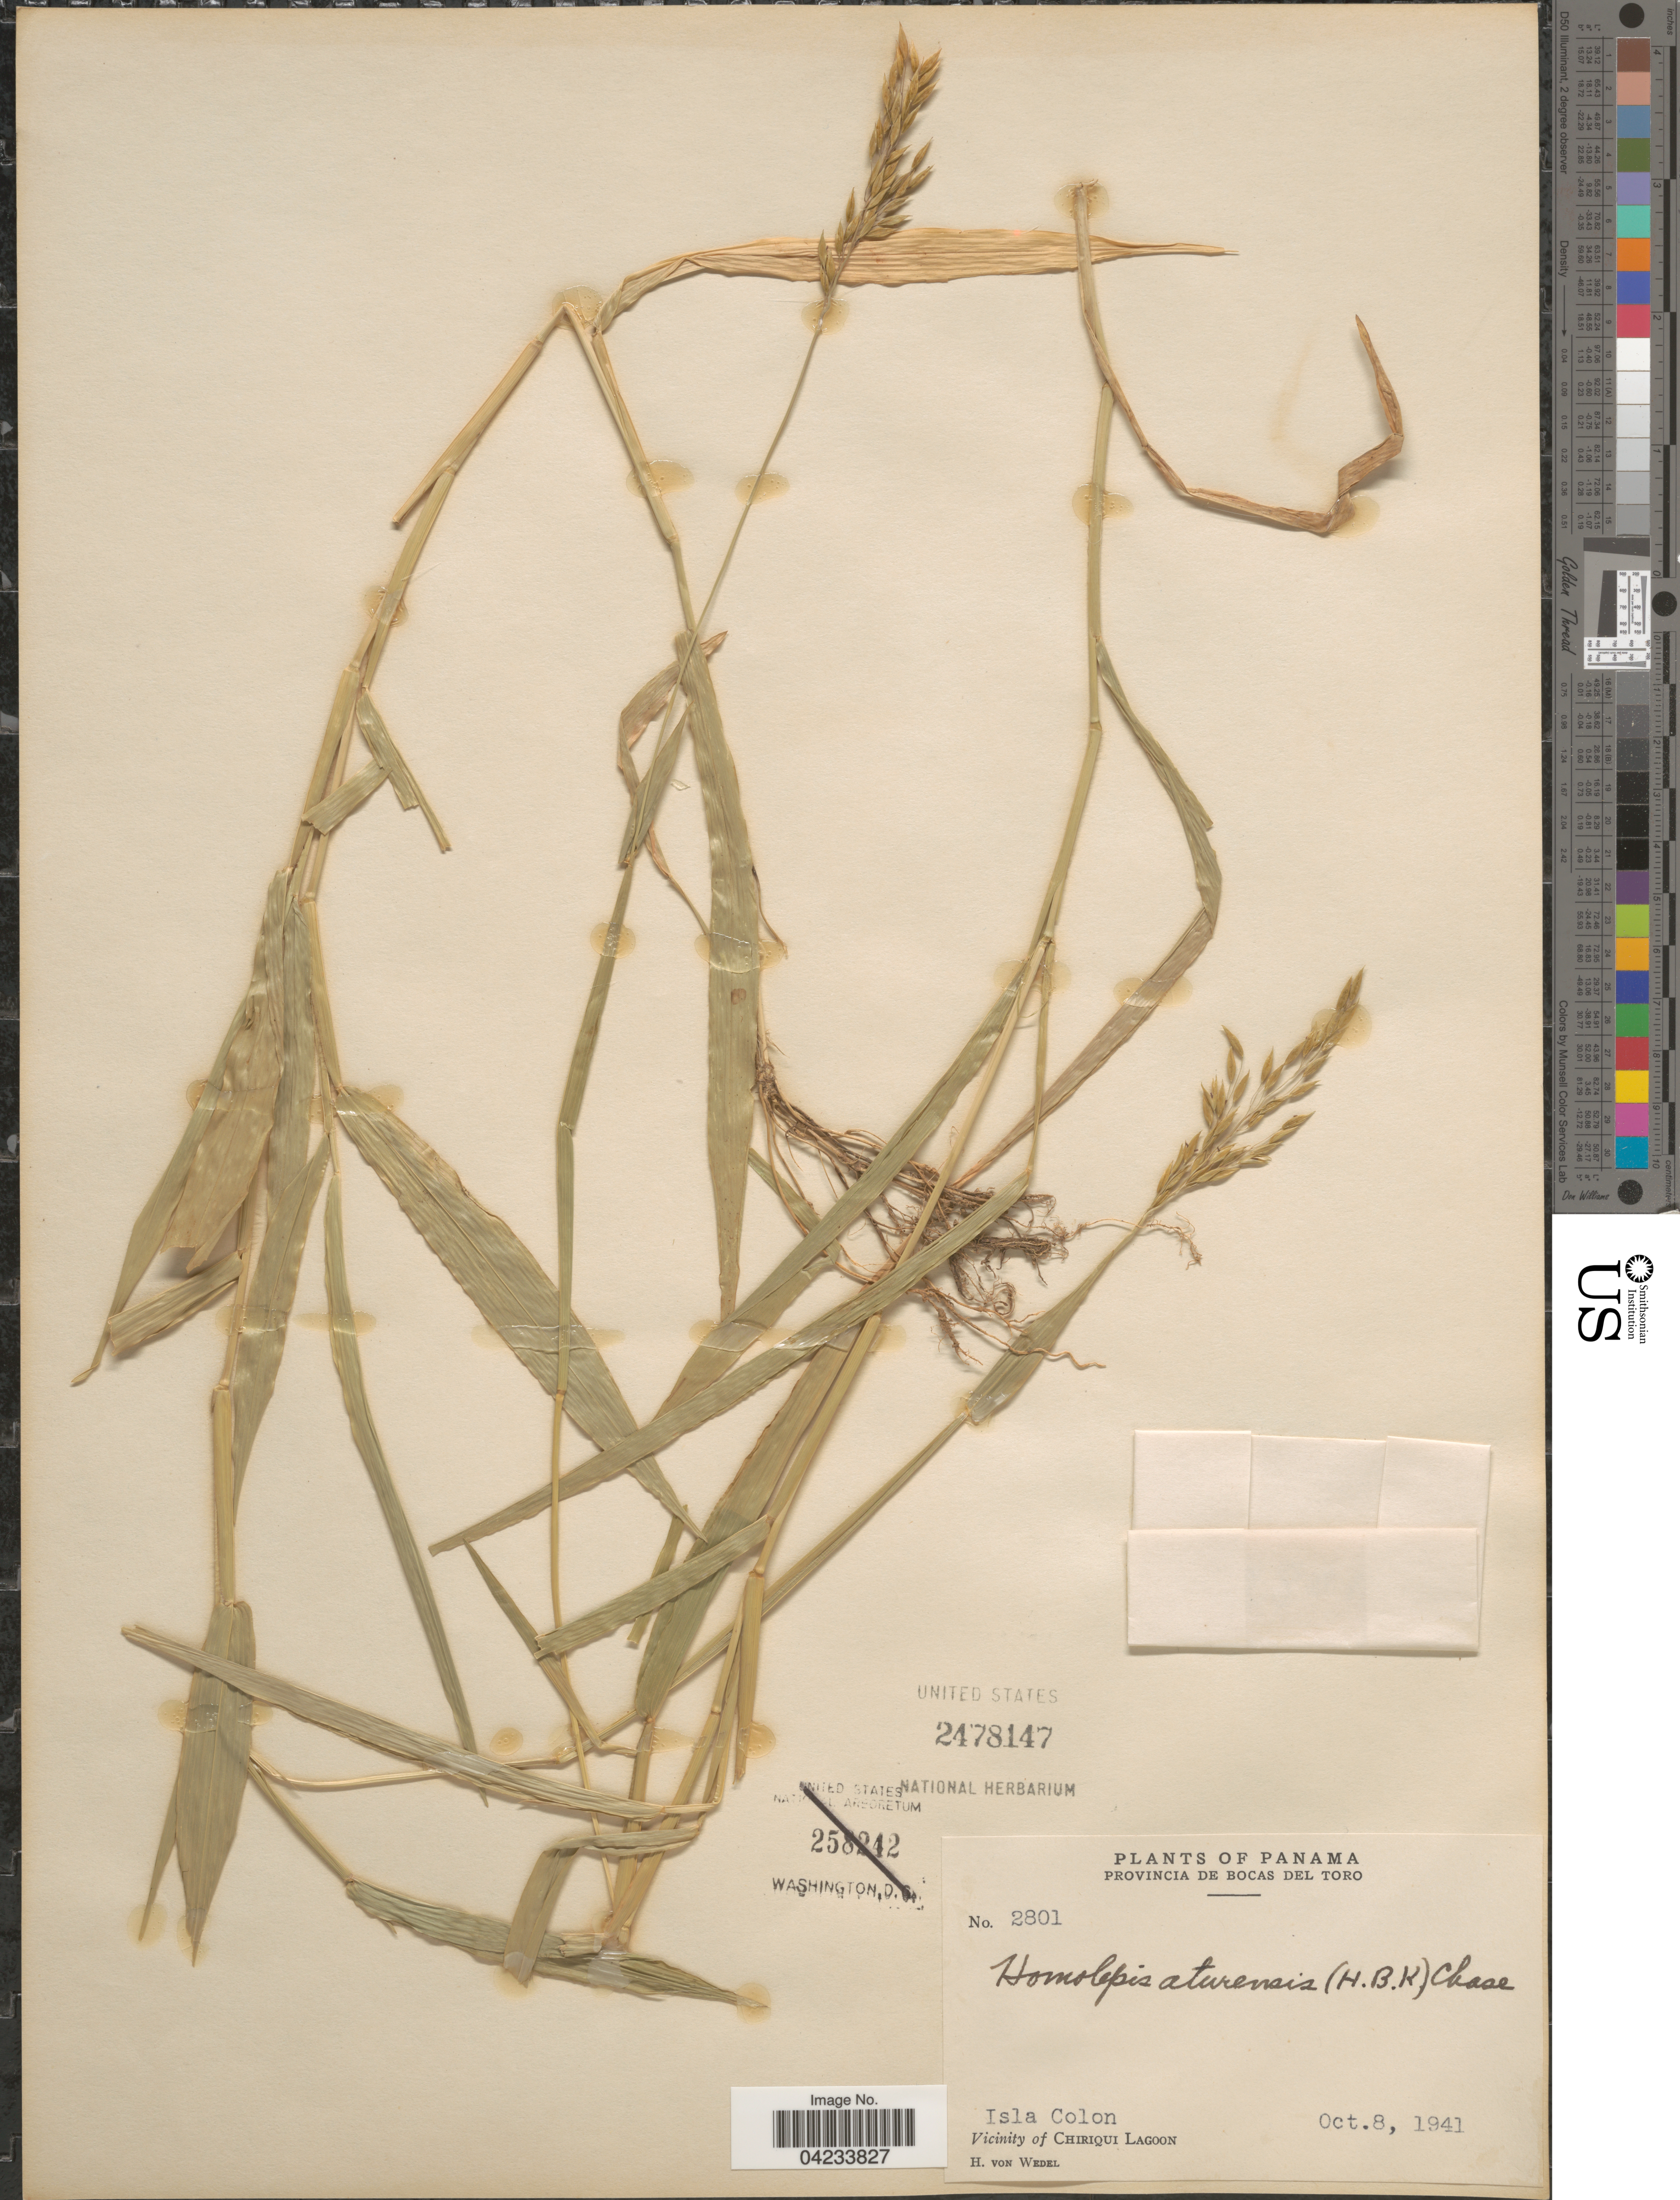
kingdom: Plantae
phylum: Tracheophyta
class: Liliopsida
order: Poales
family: Poaceae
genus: Homolepis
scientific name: Homolepis aturensis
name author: (Kunth) Chase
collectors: H. von Wedel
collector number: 2801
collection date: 1941-10-28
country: Panama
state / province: Bocas del Toro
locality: Provincia de Bocas del Toro. Isla Colon. Vicinity of Chiriqui Lagoon.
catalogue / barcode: US 2478147